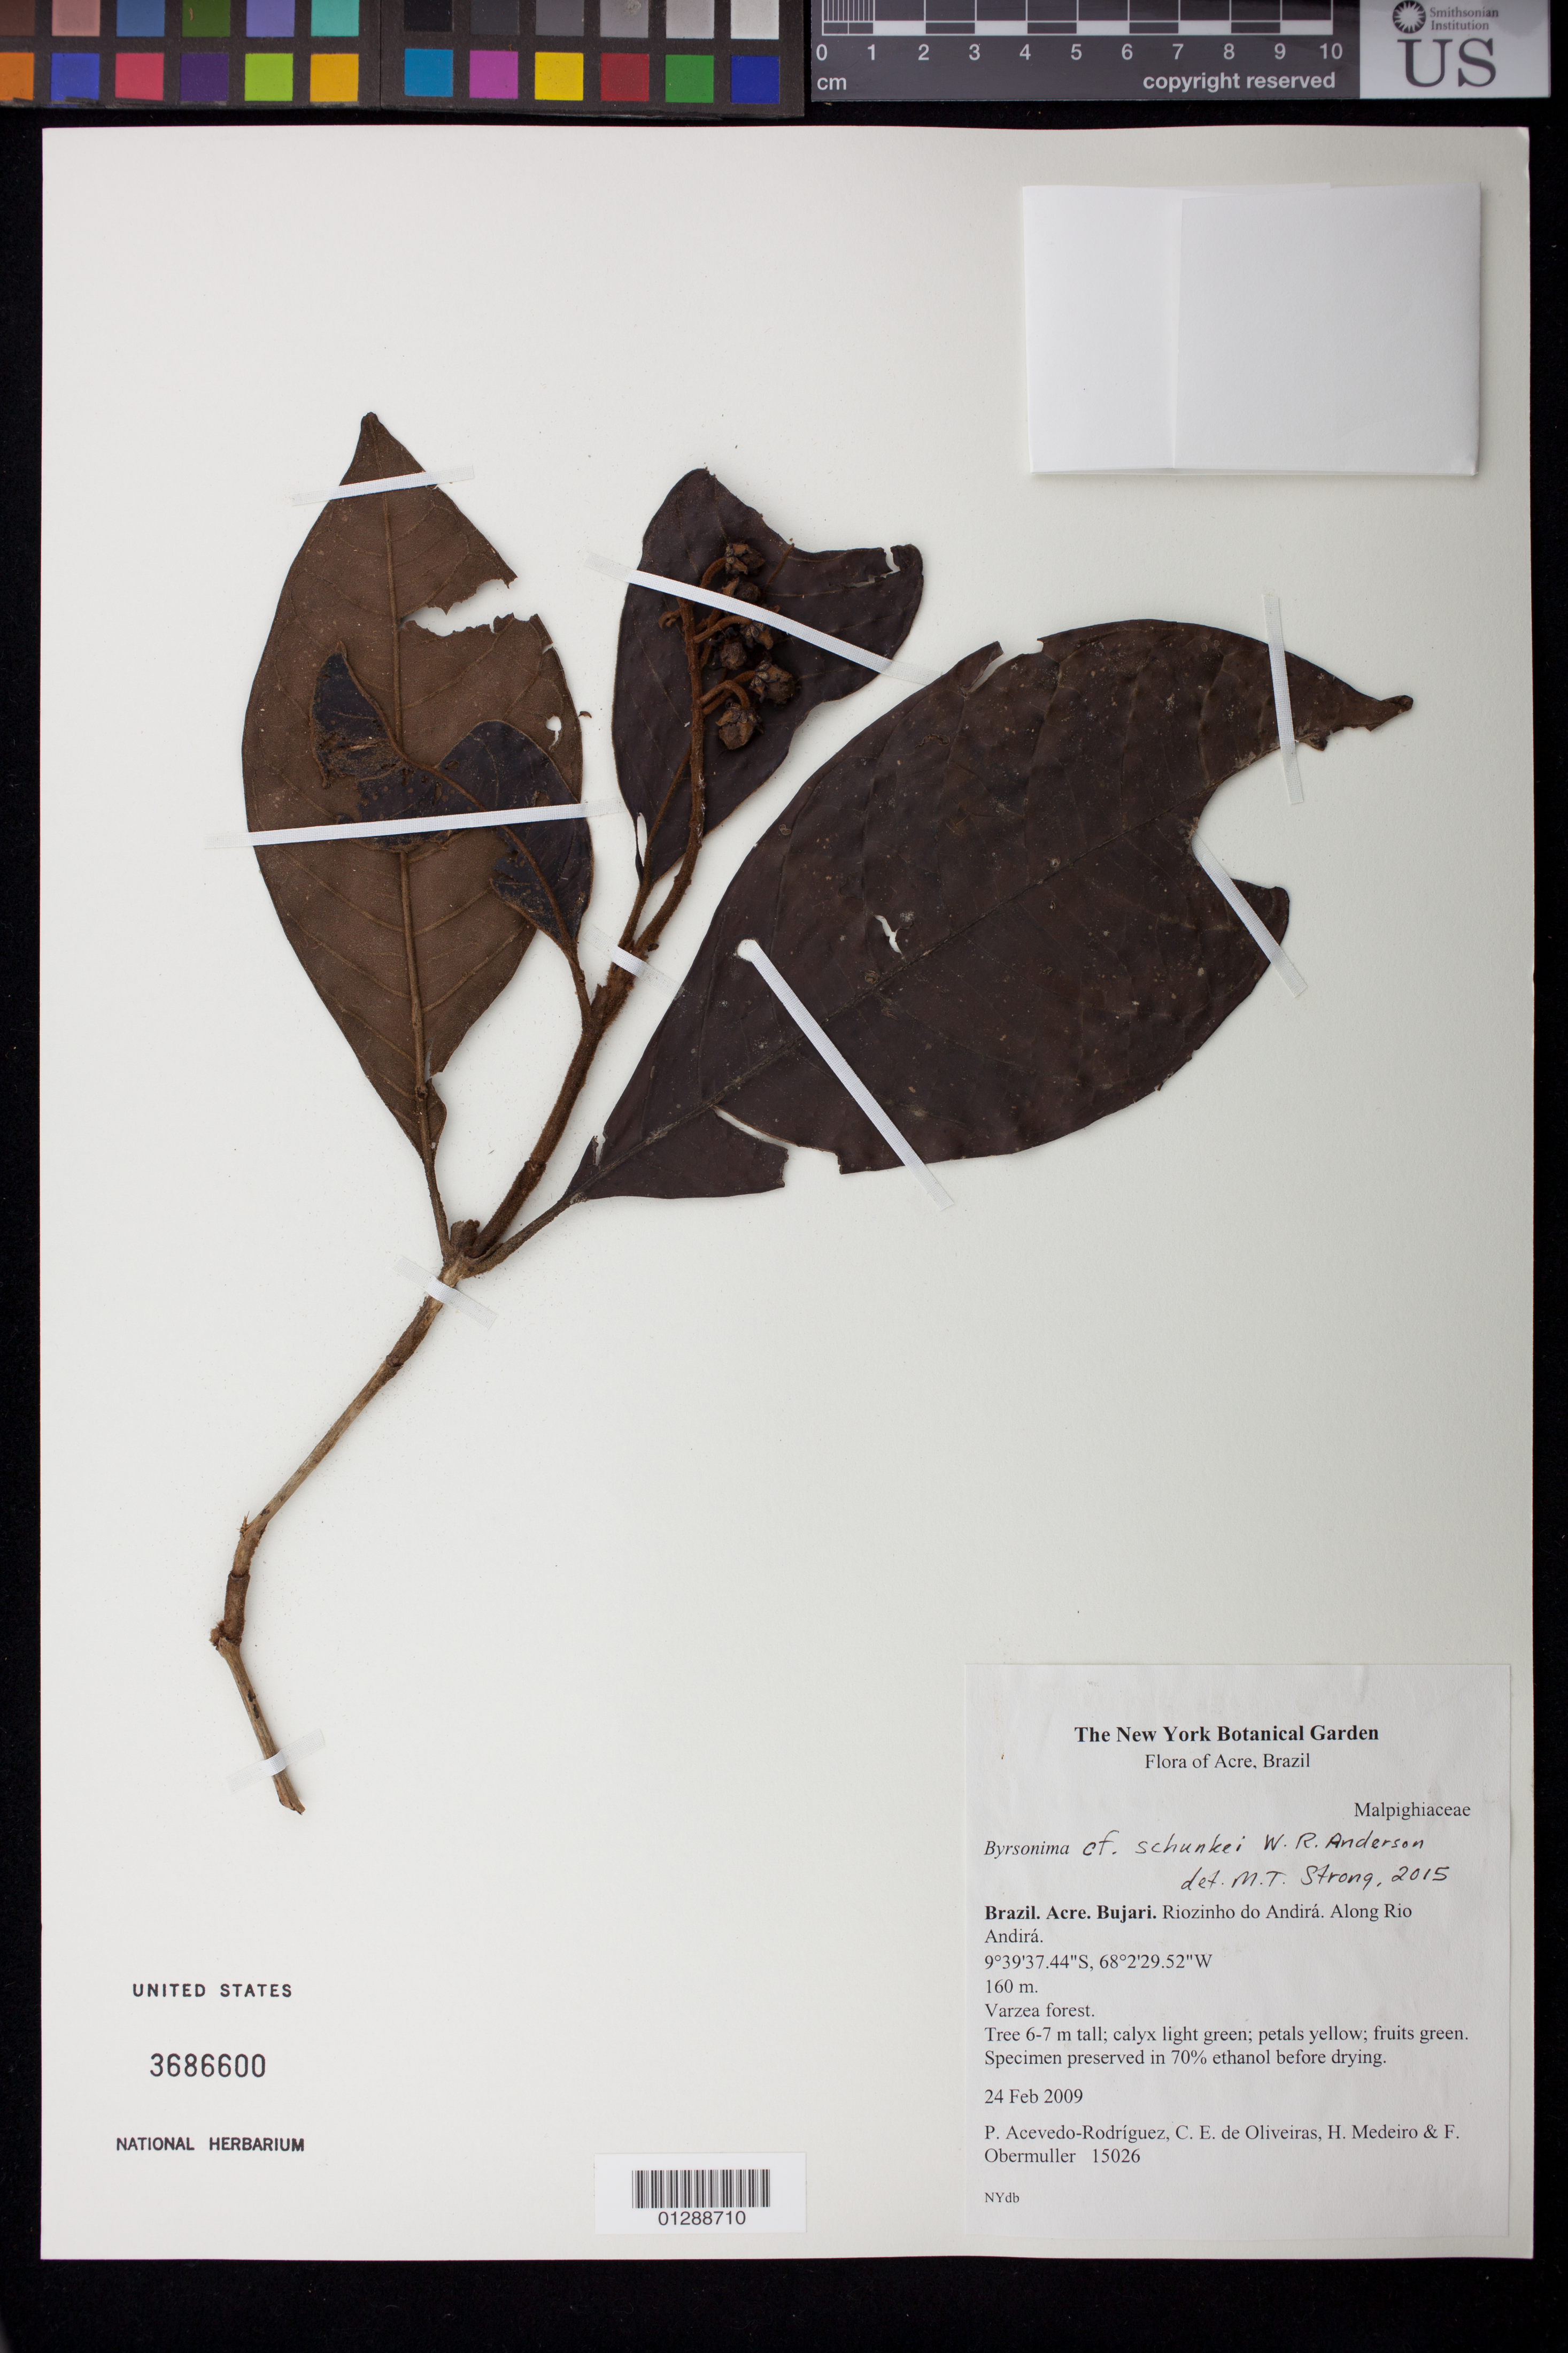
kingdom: Plantae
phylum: Tracheophyta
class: Magnoliopsida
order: Malpighiales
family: Malpighiaceae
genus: Byrsonima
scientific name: Byrsonima schunkei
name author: W.R. Anderson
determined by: Strong, M. T., (US), Smithsonian Institution - National Museum of Natural History (UNITED STATES)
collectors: P. Acevedo-Rodr., C. E. de Oliveiras, H. Medeiro & F. A. Obermuller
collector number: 15026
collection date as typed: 24 Feb 2009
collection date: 2009-02-24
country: Brazil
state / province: Acre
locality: Acre; Muncipio Bujarí, Riocinho Anjira. Along Rio Anjira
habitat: Varzea forest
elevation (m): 160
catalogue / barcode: US 3686600